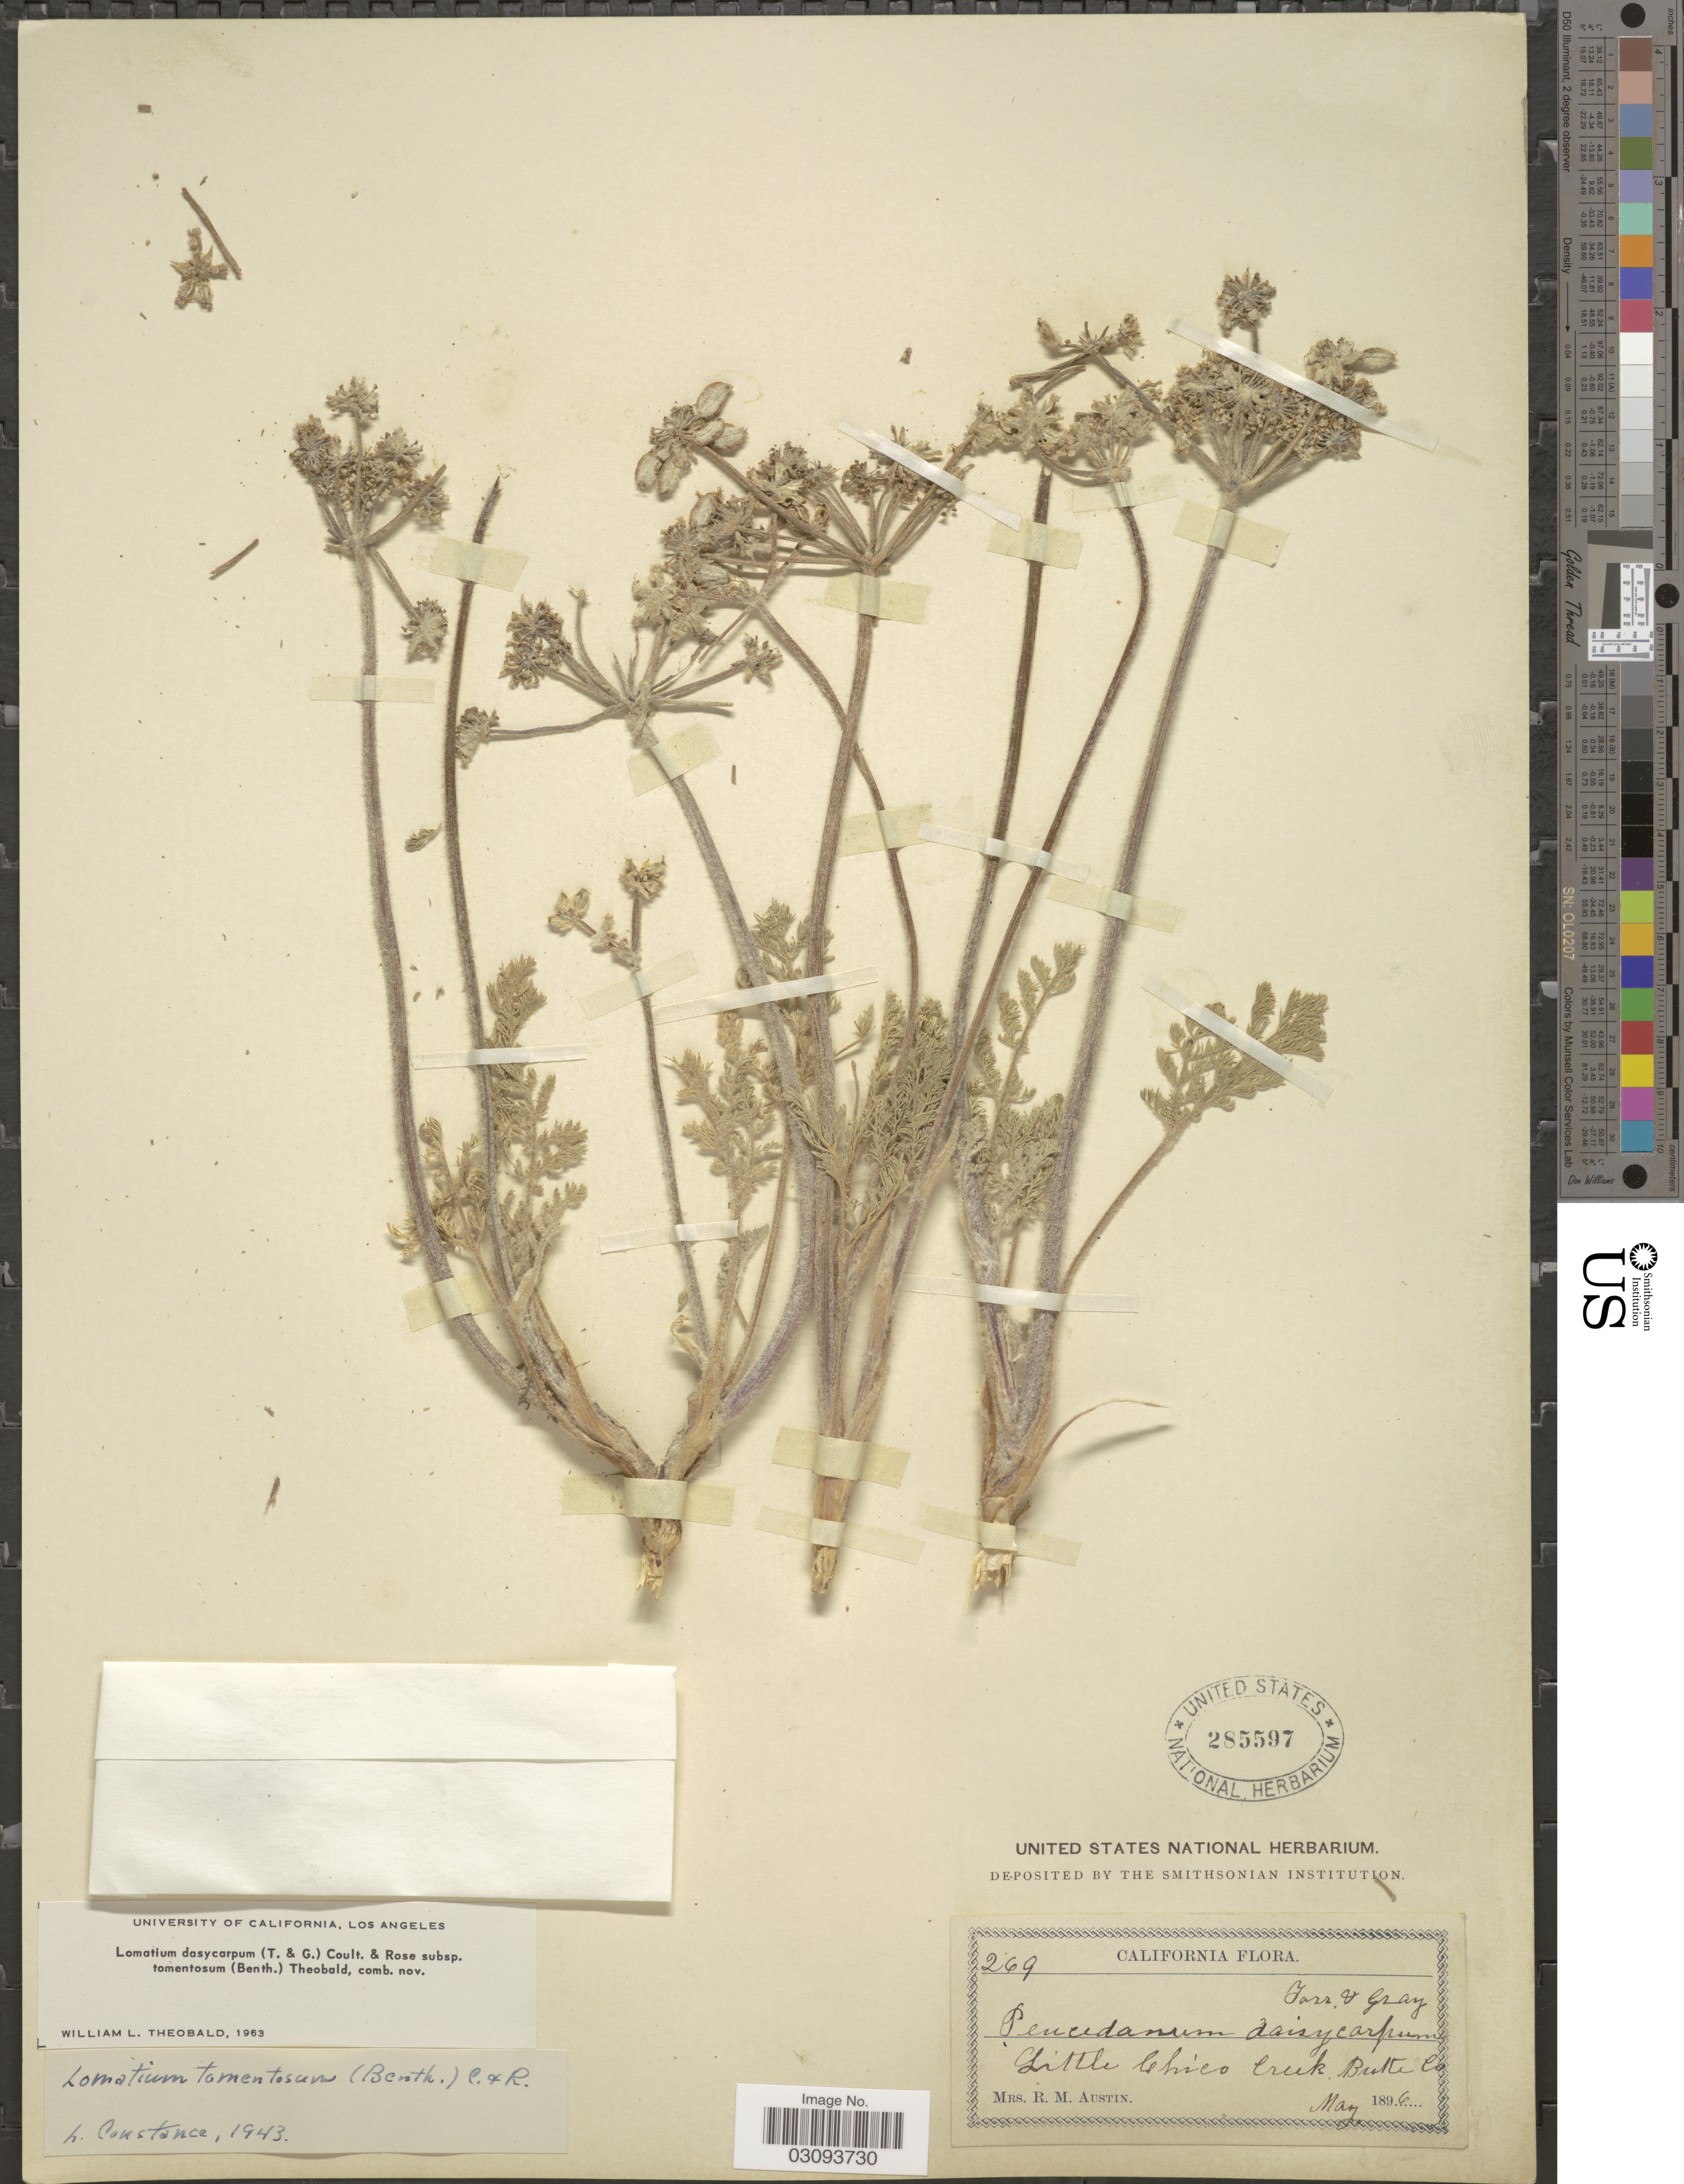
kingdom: Plantae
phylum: Tracheophyta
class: Magnoliopsida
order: Apiales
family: Apiaceae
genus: Lomatium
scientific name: Lomatium dasycarpum subsp. tomentosum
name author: (Benth.) W.L. Theob.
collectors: R. Austin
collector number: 269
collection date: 1896-05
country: United States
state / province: California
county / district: Butte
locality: Little Chico Creek Butte Co.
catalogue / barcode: US 285597